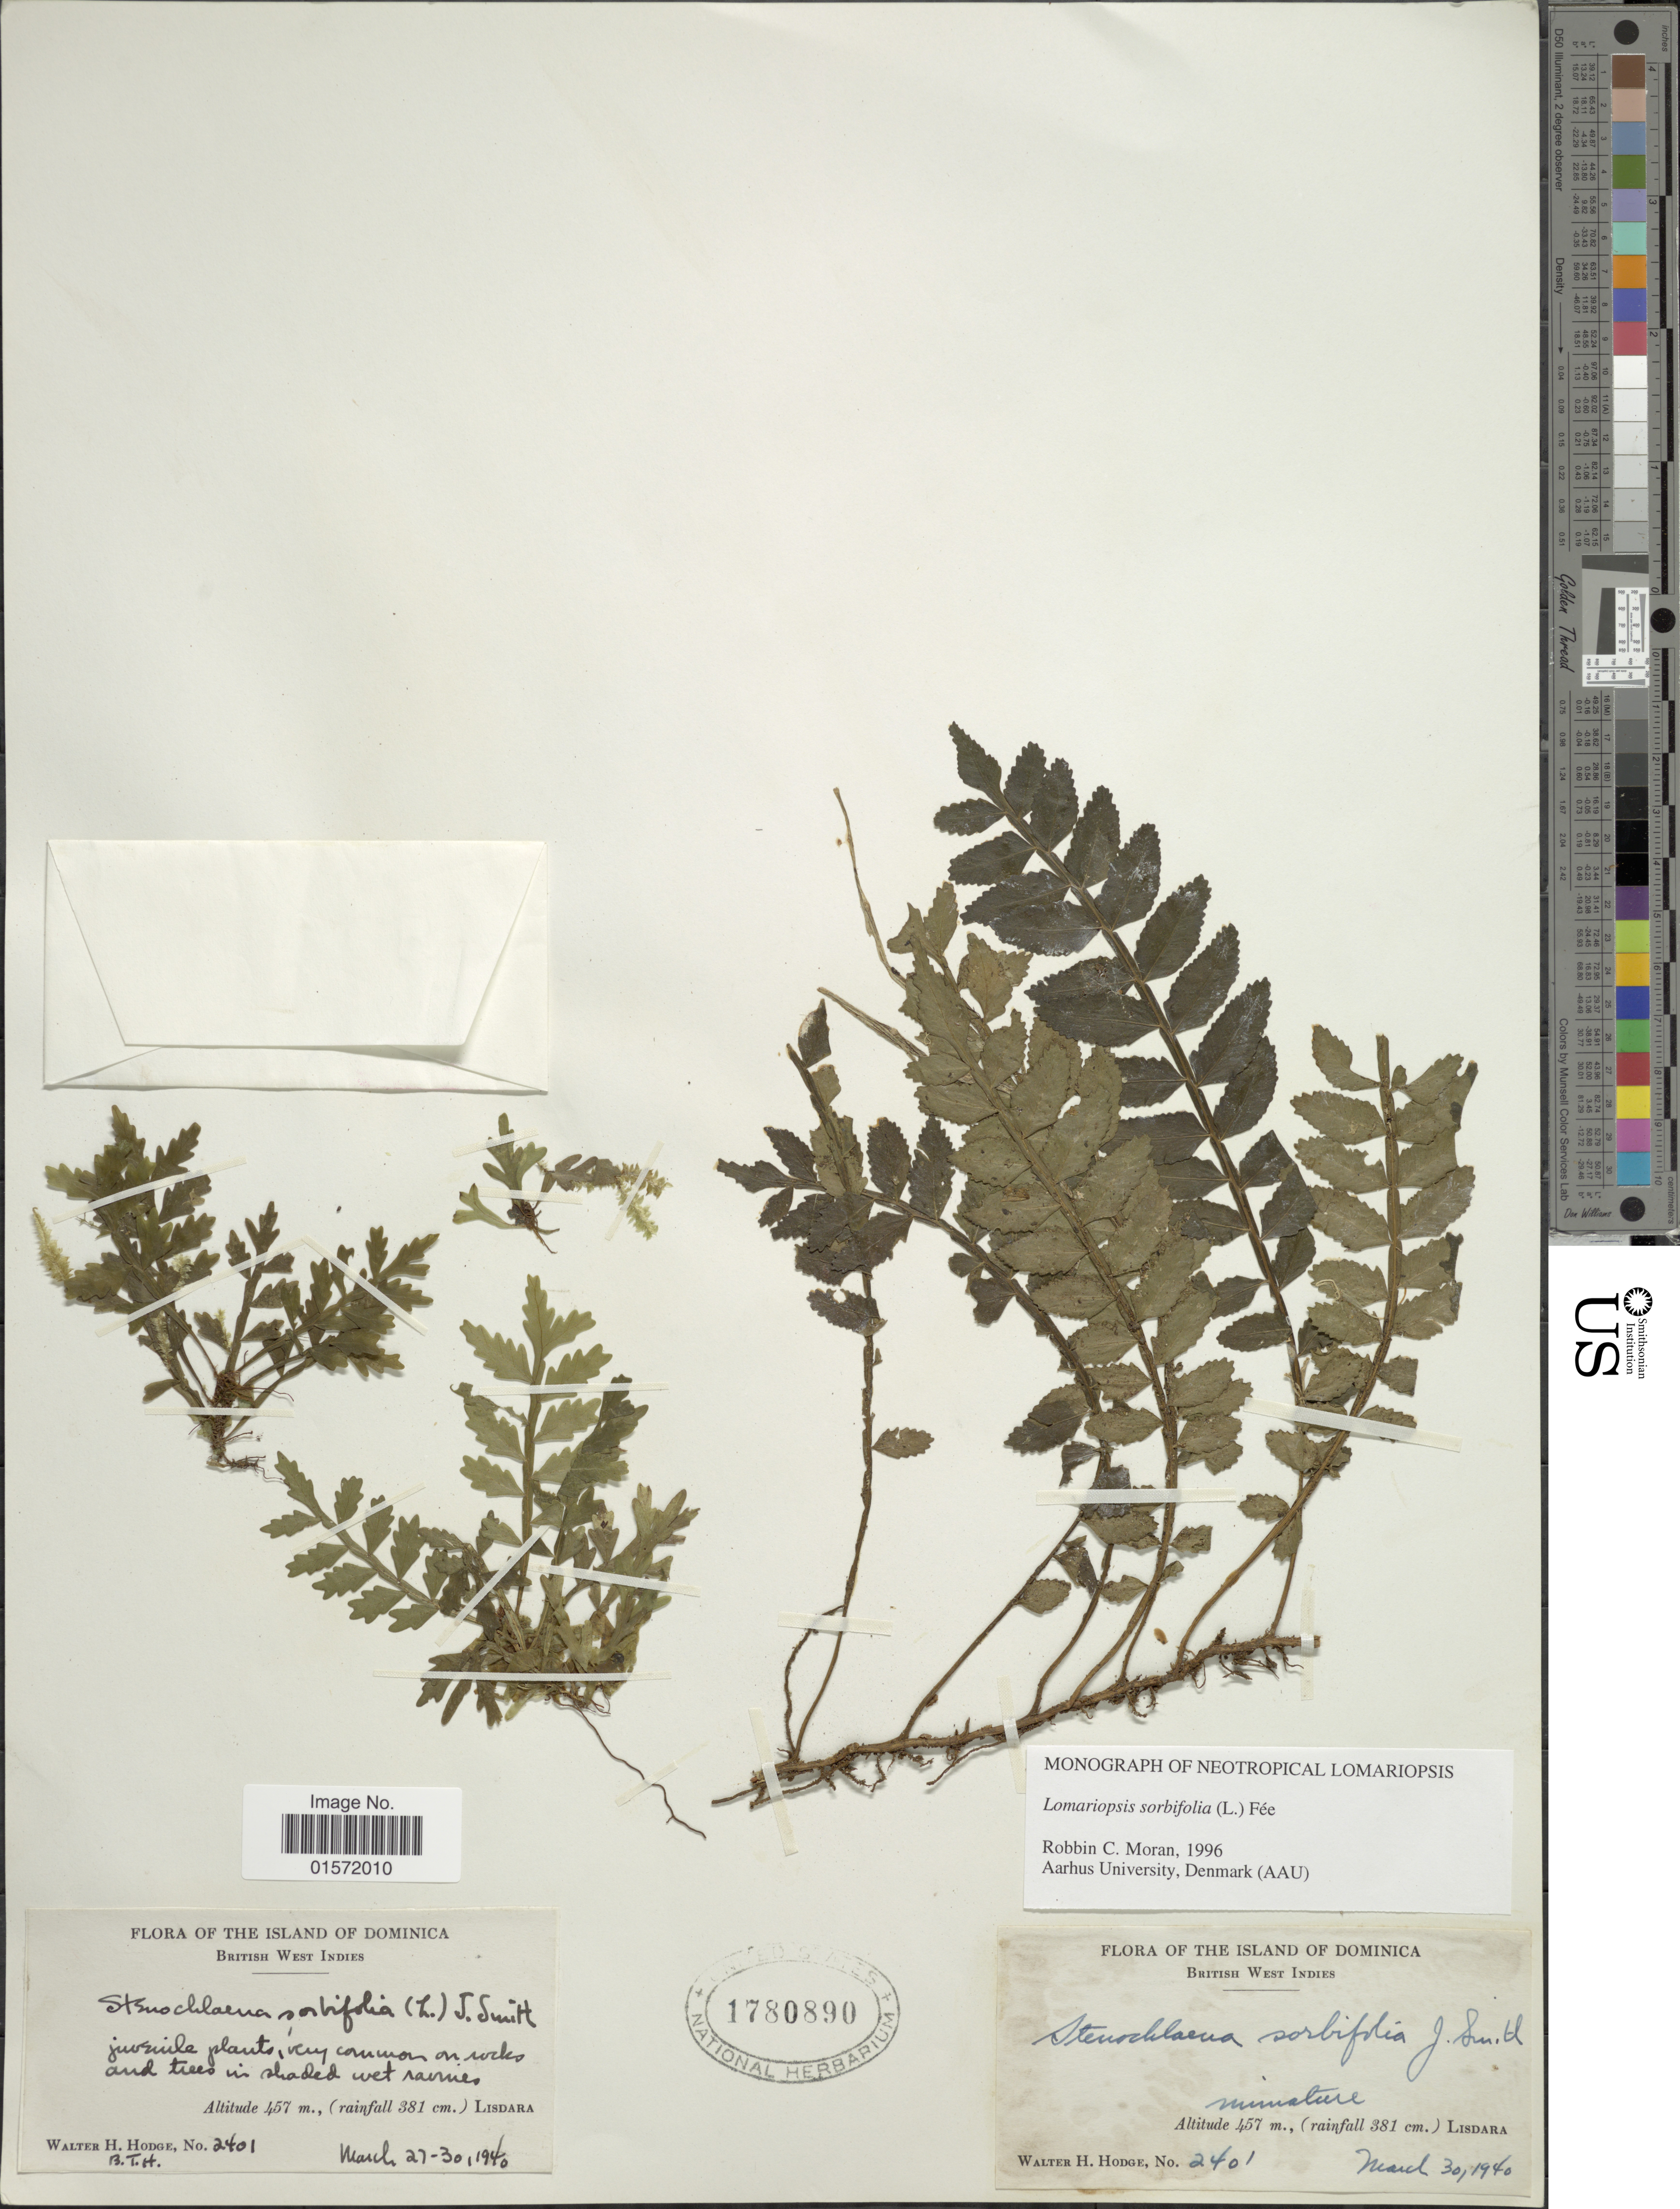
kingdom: Plantae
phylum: Tracheophyta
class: Polypodiopsida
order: Polypodiales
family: Lomariopsidaceae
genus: Lomariopsis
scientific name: Lomariopsis sorbifolia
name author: (L.) Fée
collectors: W. Hodge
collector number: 2401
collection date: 1940-03-27/1940-03-30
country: Dominica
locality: British West Indies, The Island of Dominica, Lisdara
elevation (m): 457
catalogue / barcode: US 1780890